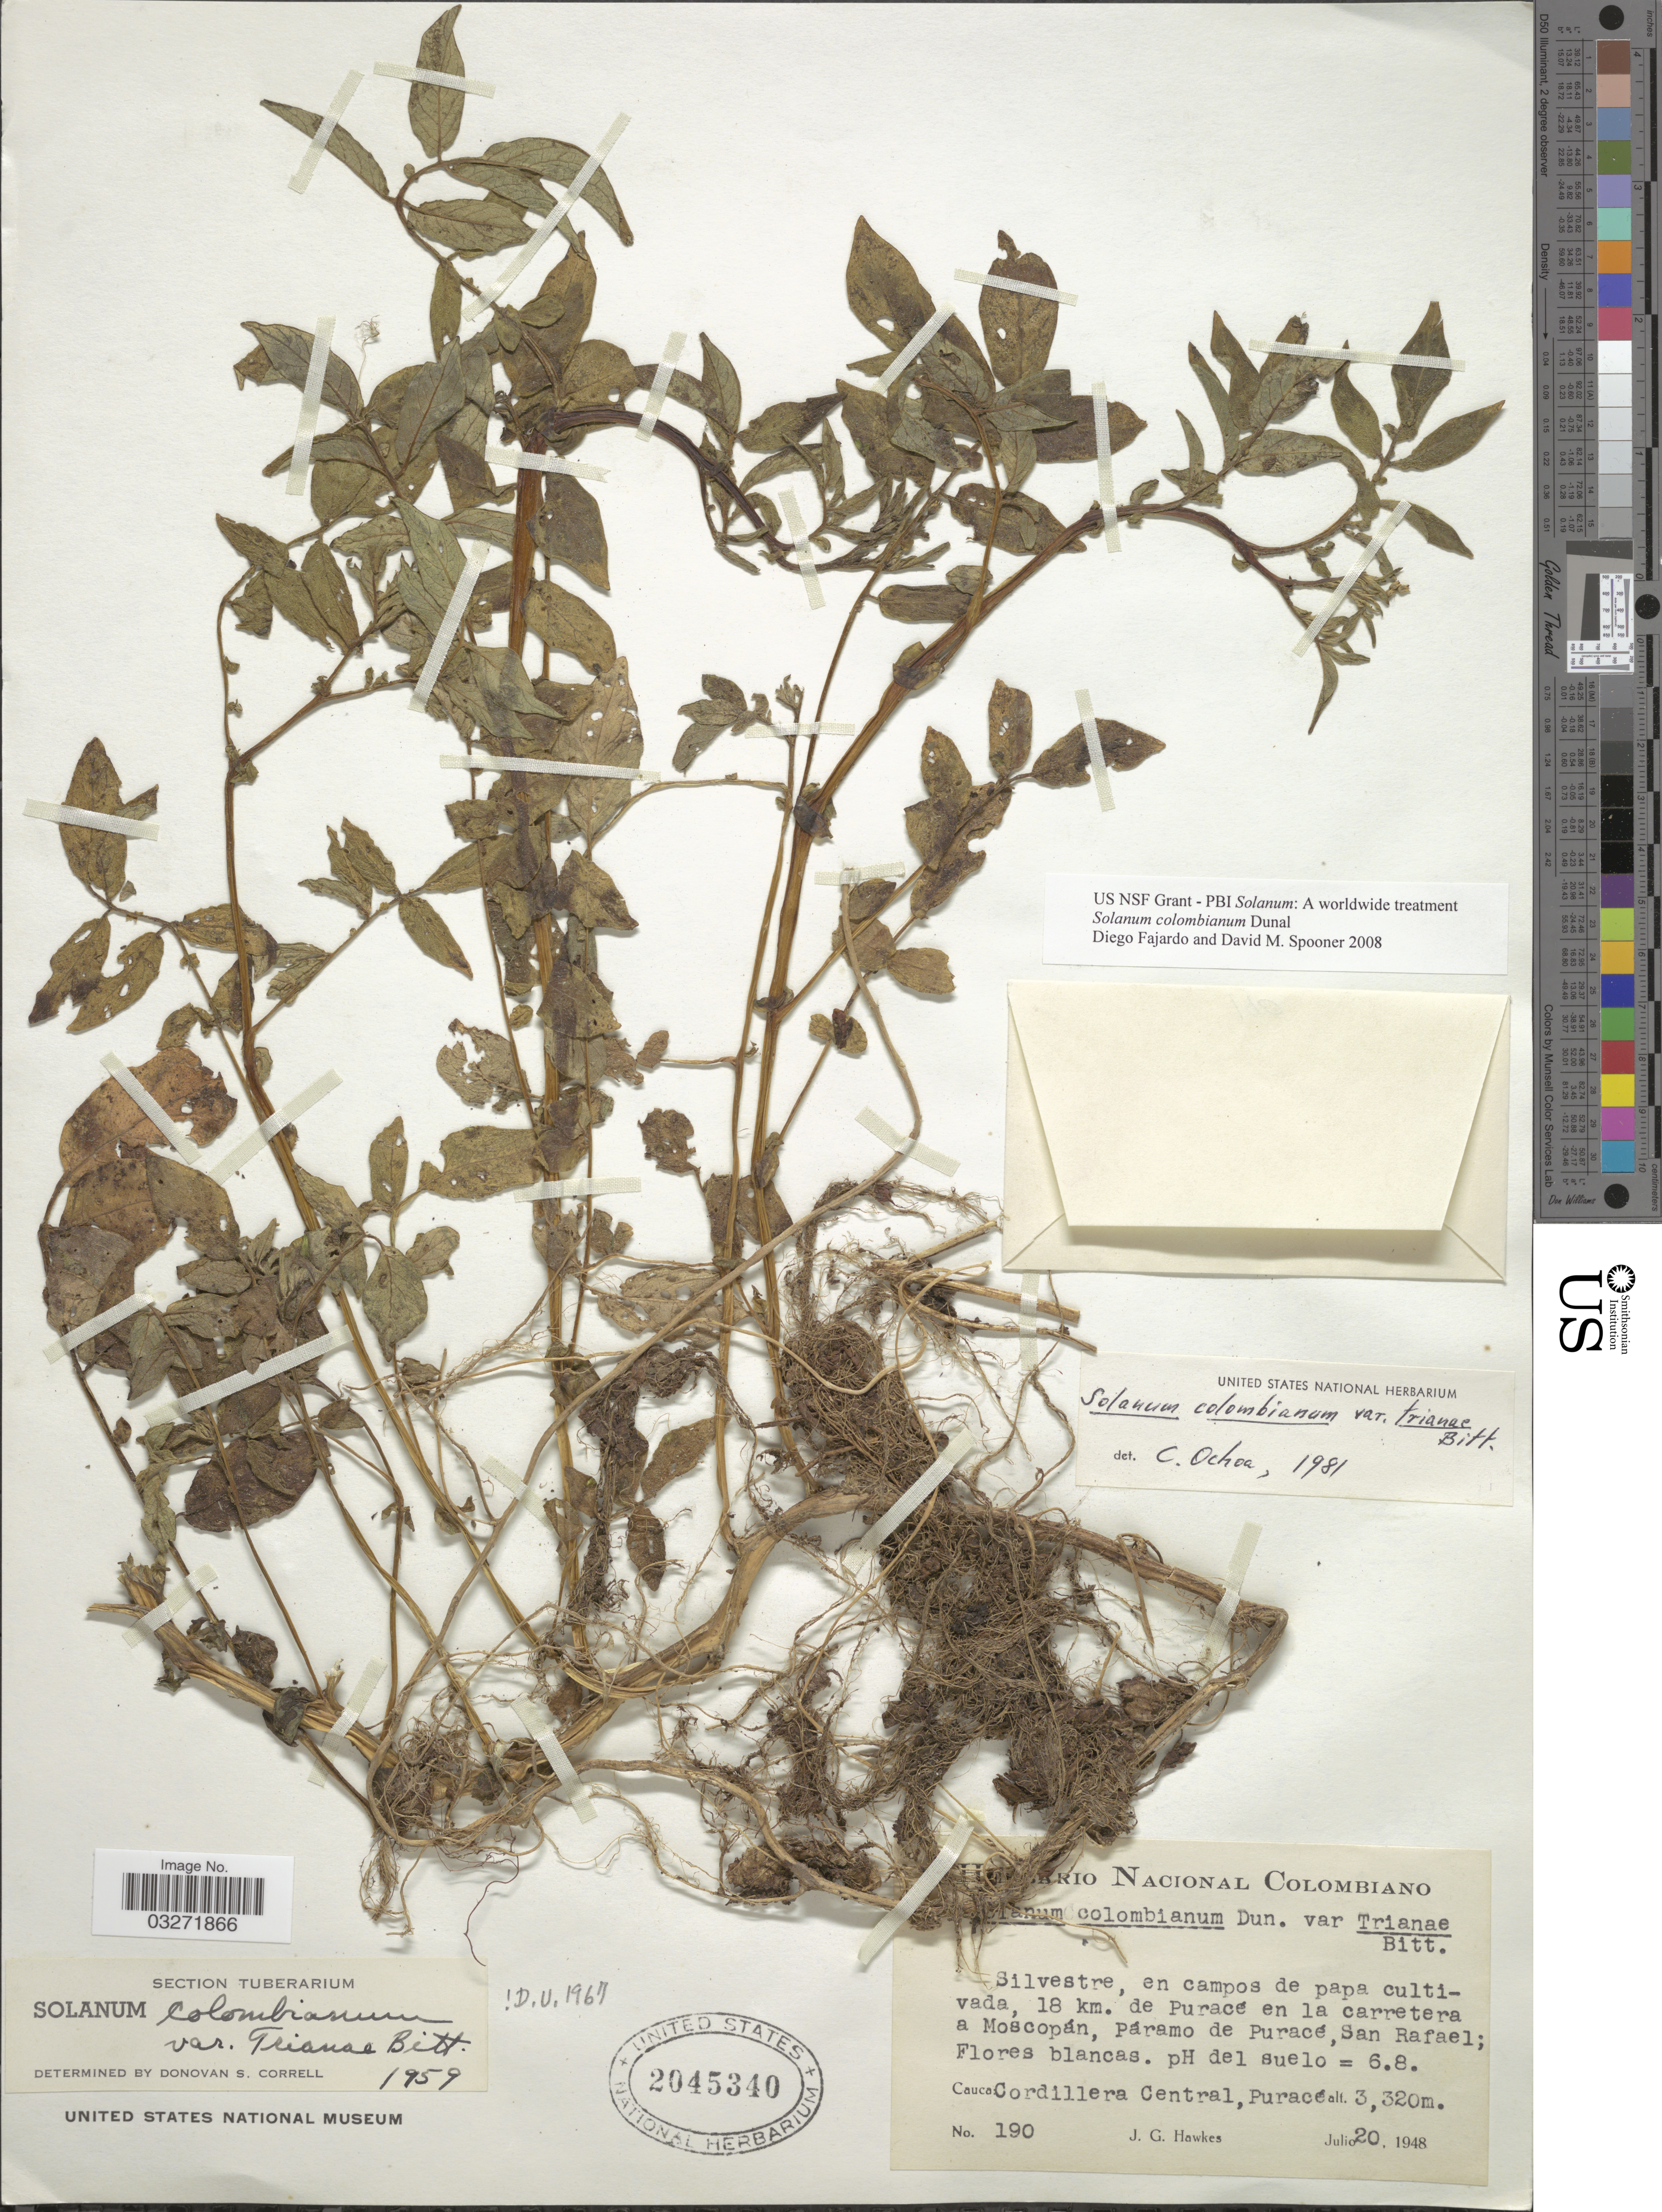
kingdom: Plantae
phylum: Tracheophyta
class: Magnoliopsida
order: Solanales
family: Solanaceae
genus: Solanum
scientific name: Solanum colombianum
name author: Dunal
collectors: J. Hawkes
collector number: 190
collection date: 1948-07-20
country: Colombia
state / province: Cauca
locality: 18 km. de Puracé en la carretera a Moscopán, Páramo de Puracé, San Rafael. Cauca: Cordillera Central, Puracé.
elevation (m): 3320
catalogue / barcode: US 2045340